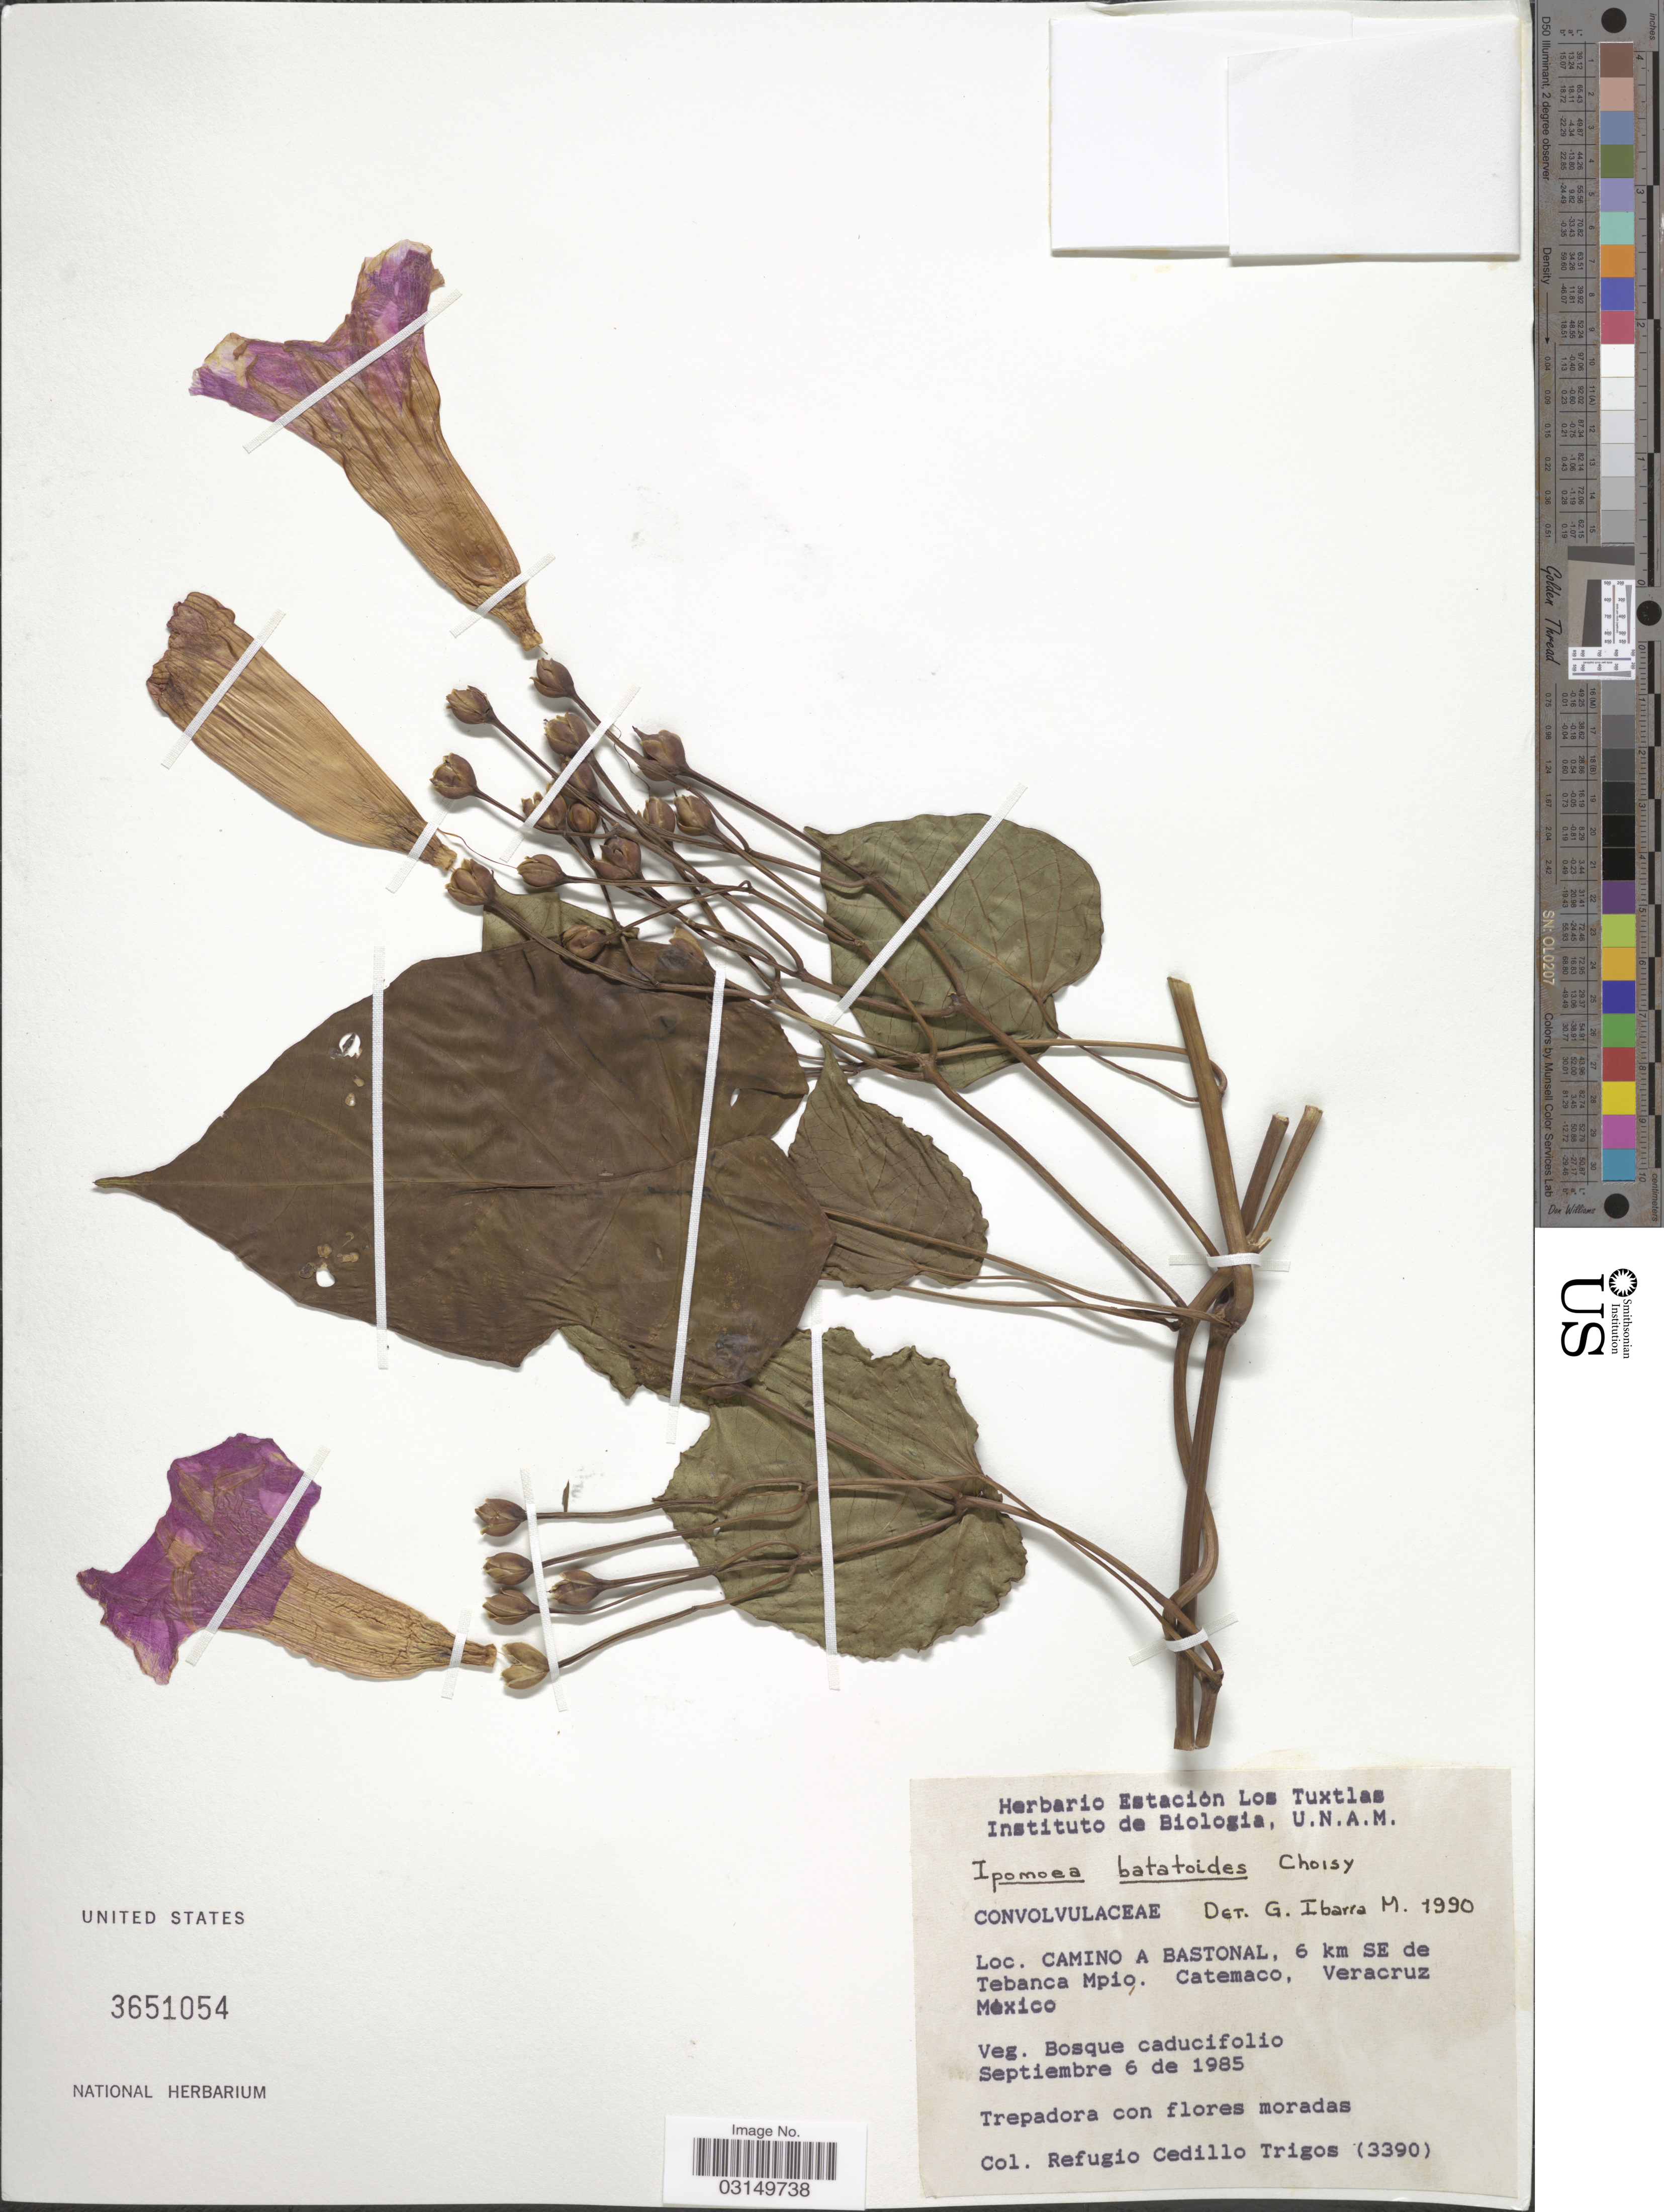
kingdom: Plantae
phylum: Tracheophyta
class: Magnoliopsida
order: Solanales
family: Convolvulaceae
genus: Ipomoea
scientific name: Ipomoea batatoides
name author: Choisy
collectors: R. CedilloT.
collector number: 3390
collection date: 1985-09-06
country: Mexico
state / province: Veracruz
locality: Camino A Bastonal, 6 km SE de Tebanca Mpio. Catemaco, Veracruz, México.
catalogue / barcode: US 3651054